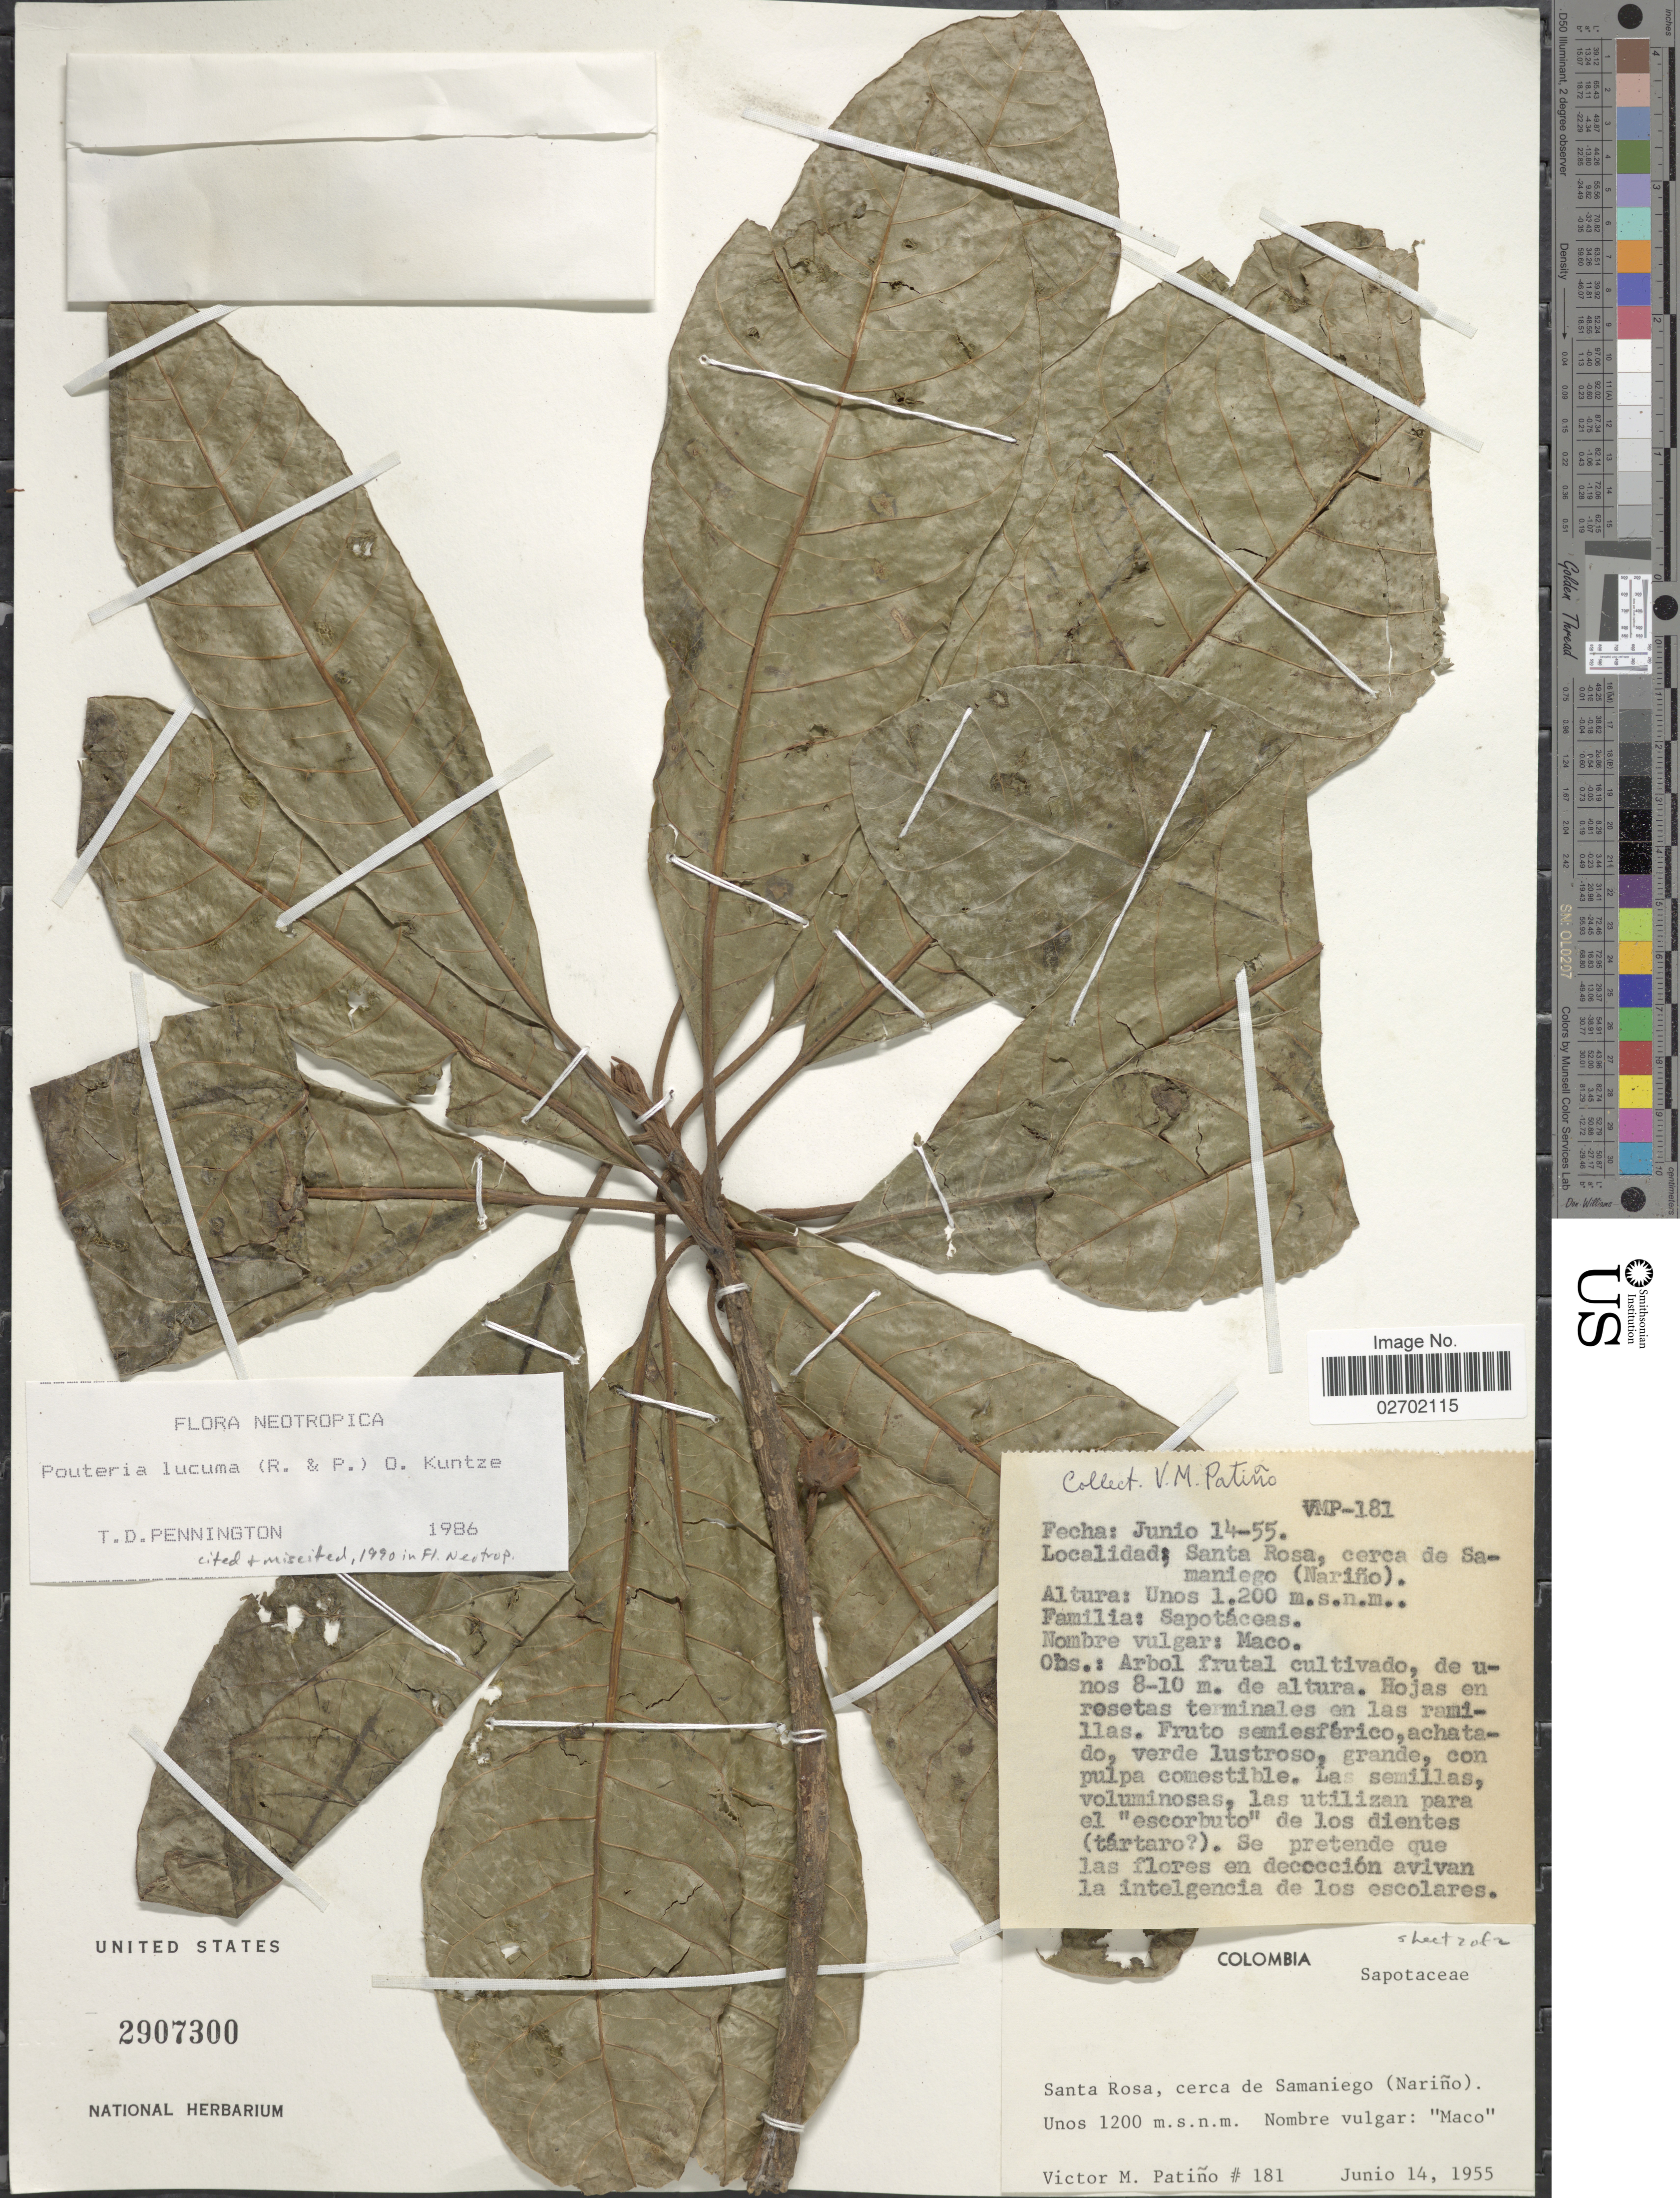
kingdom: Plantae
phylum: Tracheophyta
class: Magnoliopsida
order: Ericales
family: Sapotaceae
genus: Pouteria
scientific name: Pouteria lucuma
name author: (Ruiz & Pav.) Kuntze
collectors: V. M. Patiño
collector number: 181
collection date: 1955-06-14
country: Colombia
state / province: Nariño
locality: Santa Rosa, cerca de Samaniego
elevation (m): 1200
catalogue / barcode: US 2907300